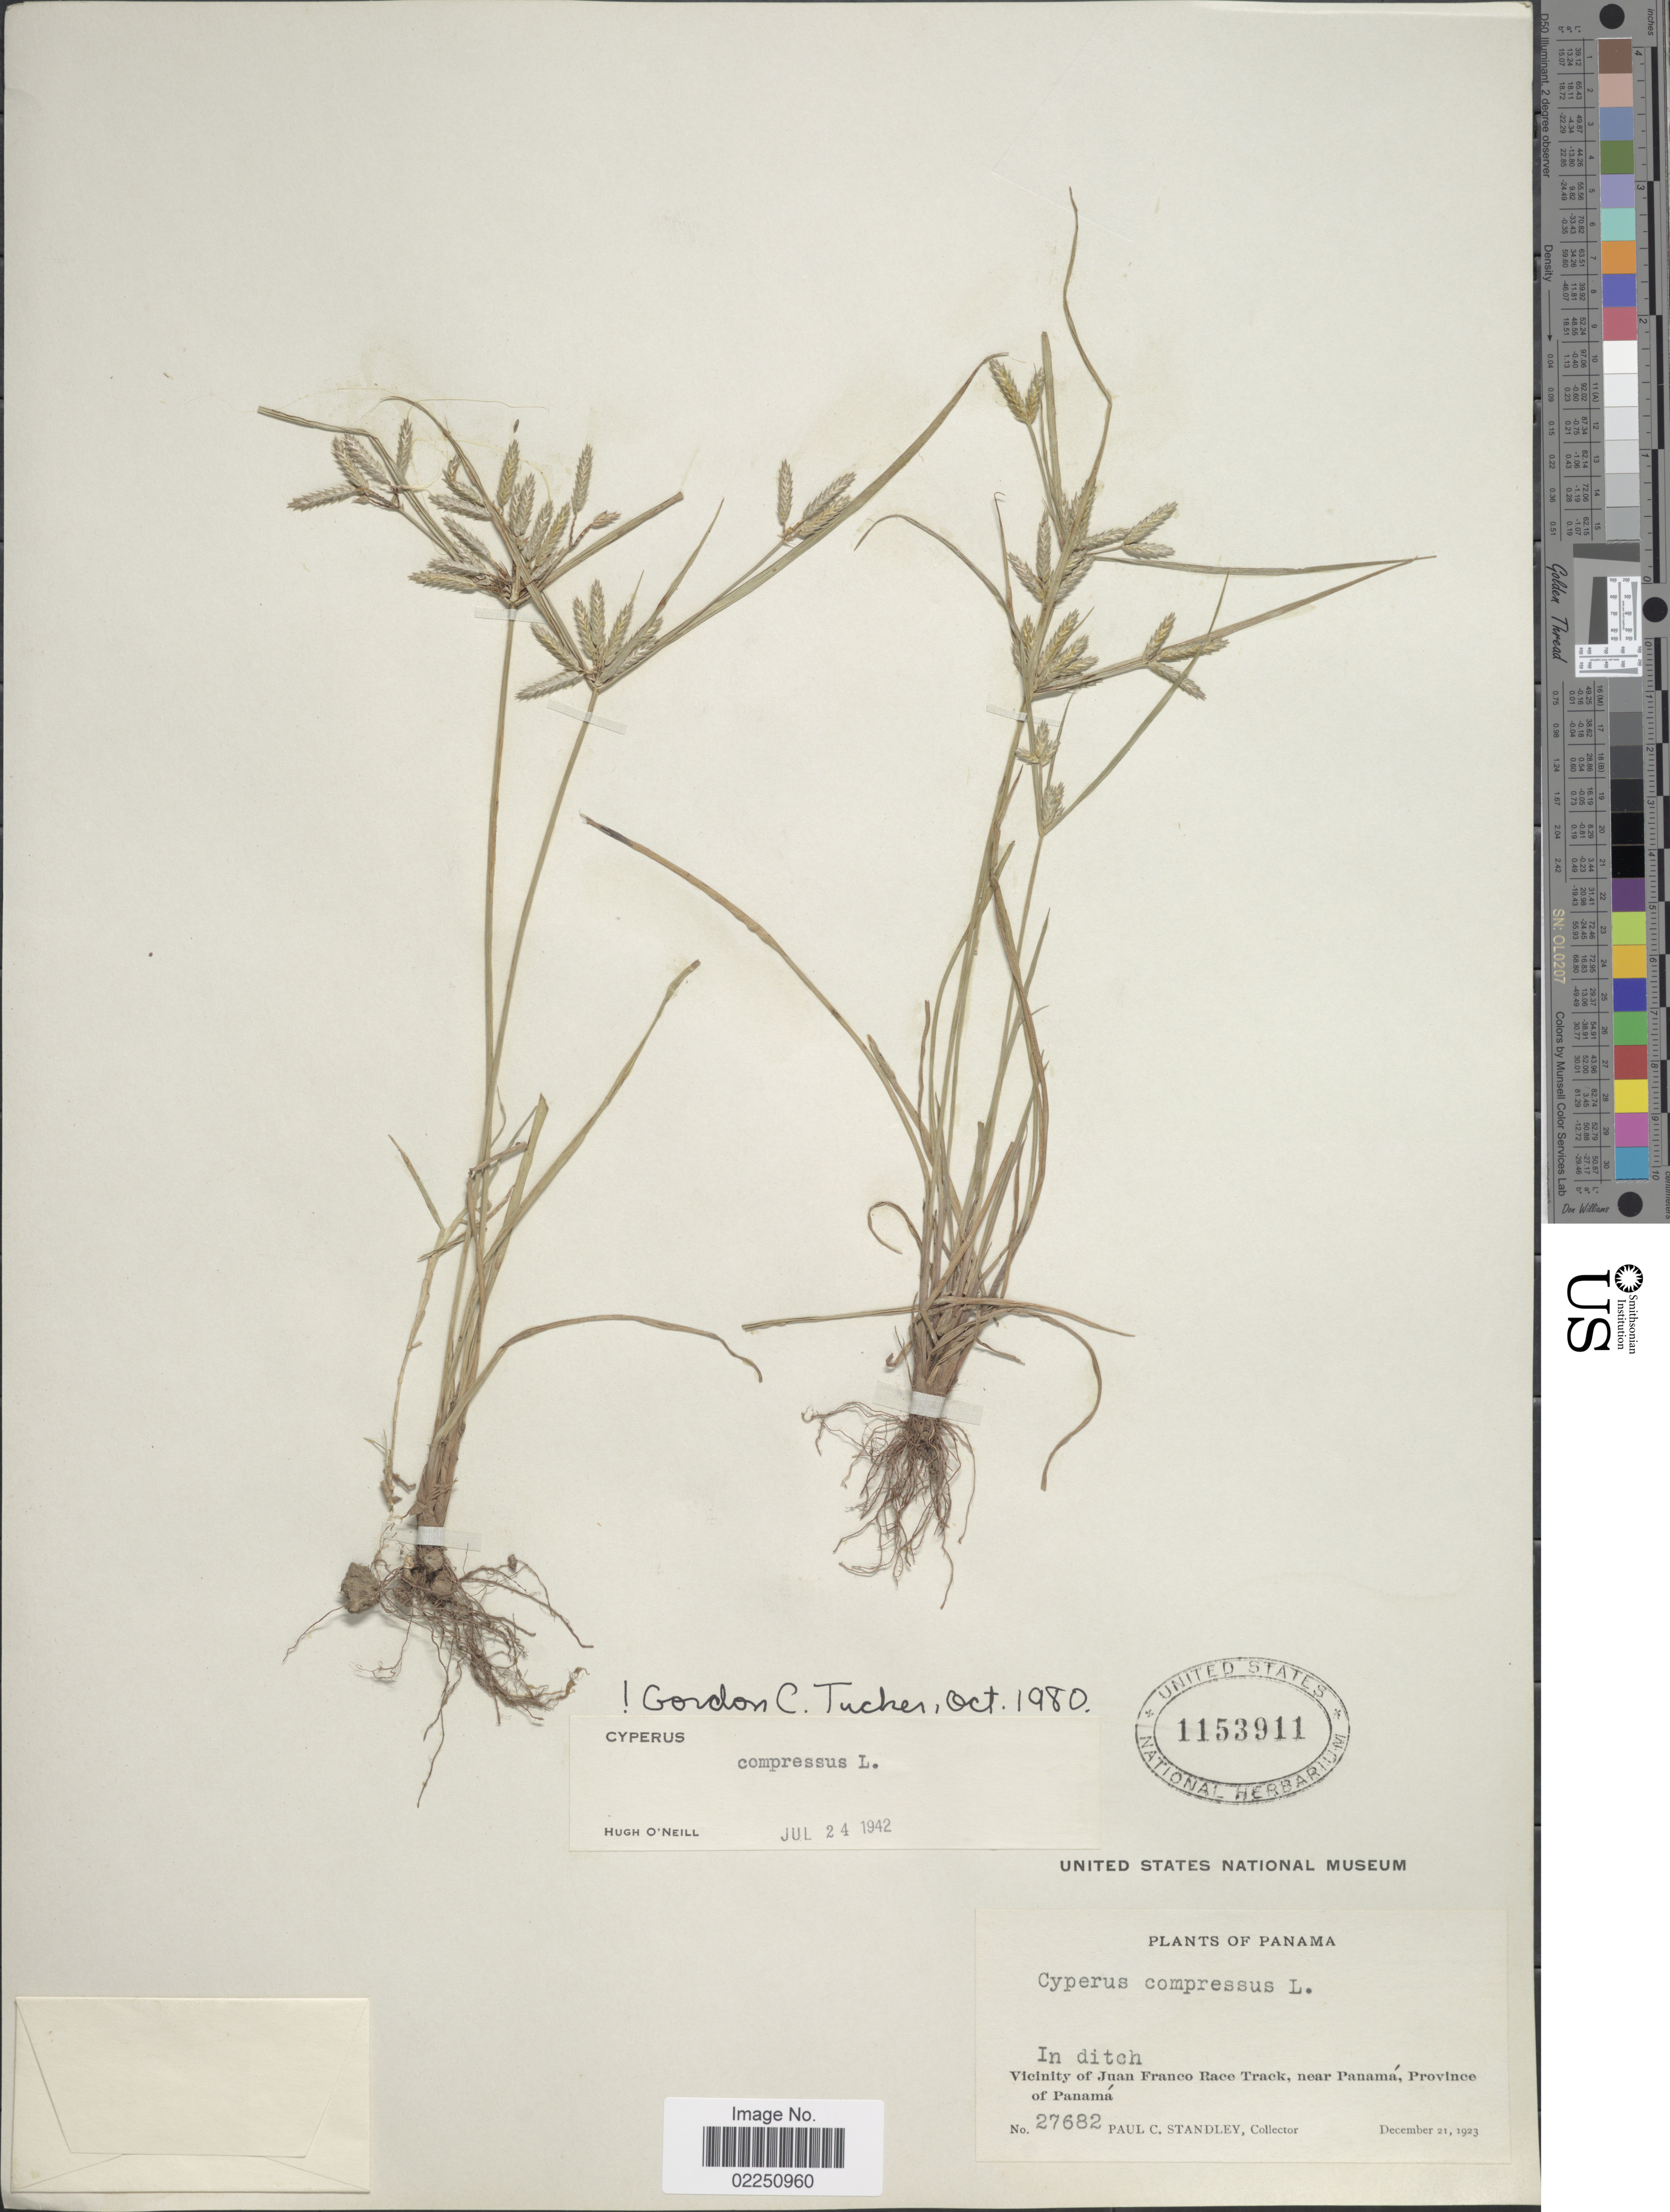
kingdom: Plantae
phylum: Tracheophyta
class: Liliopsida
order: Poales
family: Cyperaceae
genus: Cyperus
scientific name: Cyperus compressus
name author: L.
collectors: P. C. Standley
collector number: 27682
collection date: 1923-12-21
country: Panama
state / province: Panamá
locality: In ditch. Vicinity of Juan Franco Race Track, near Panama.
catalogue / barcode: US 1153911